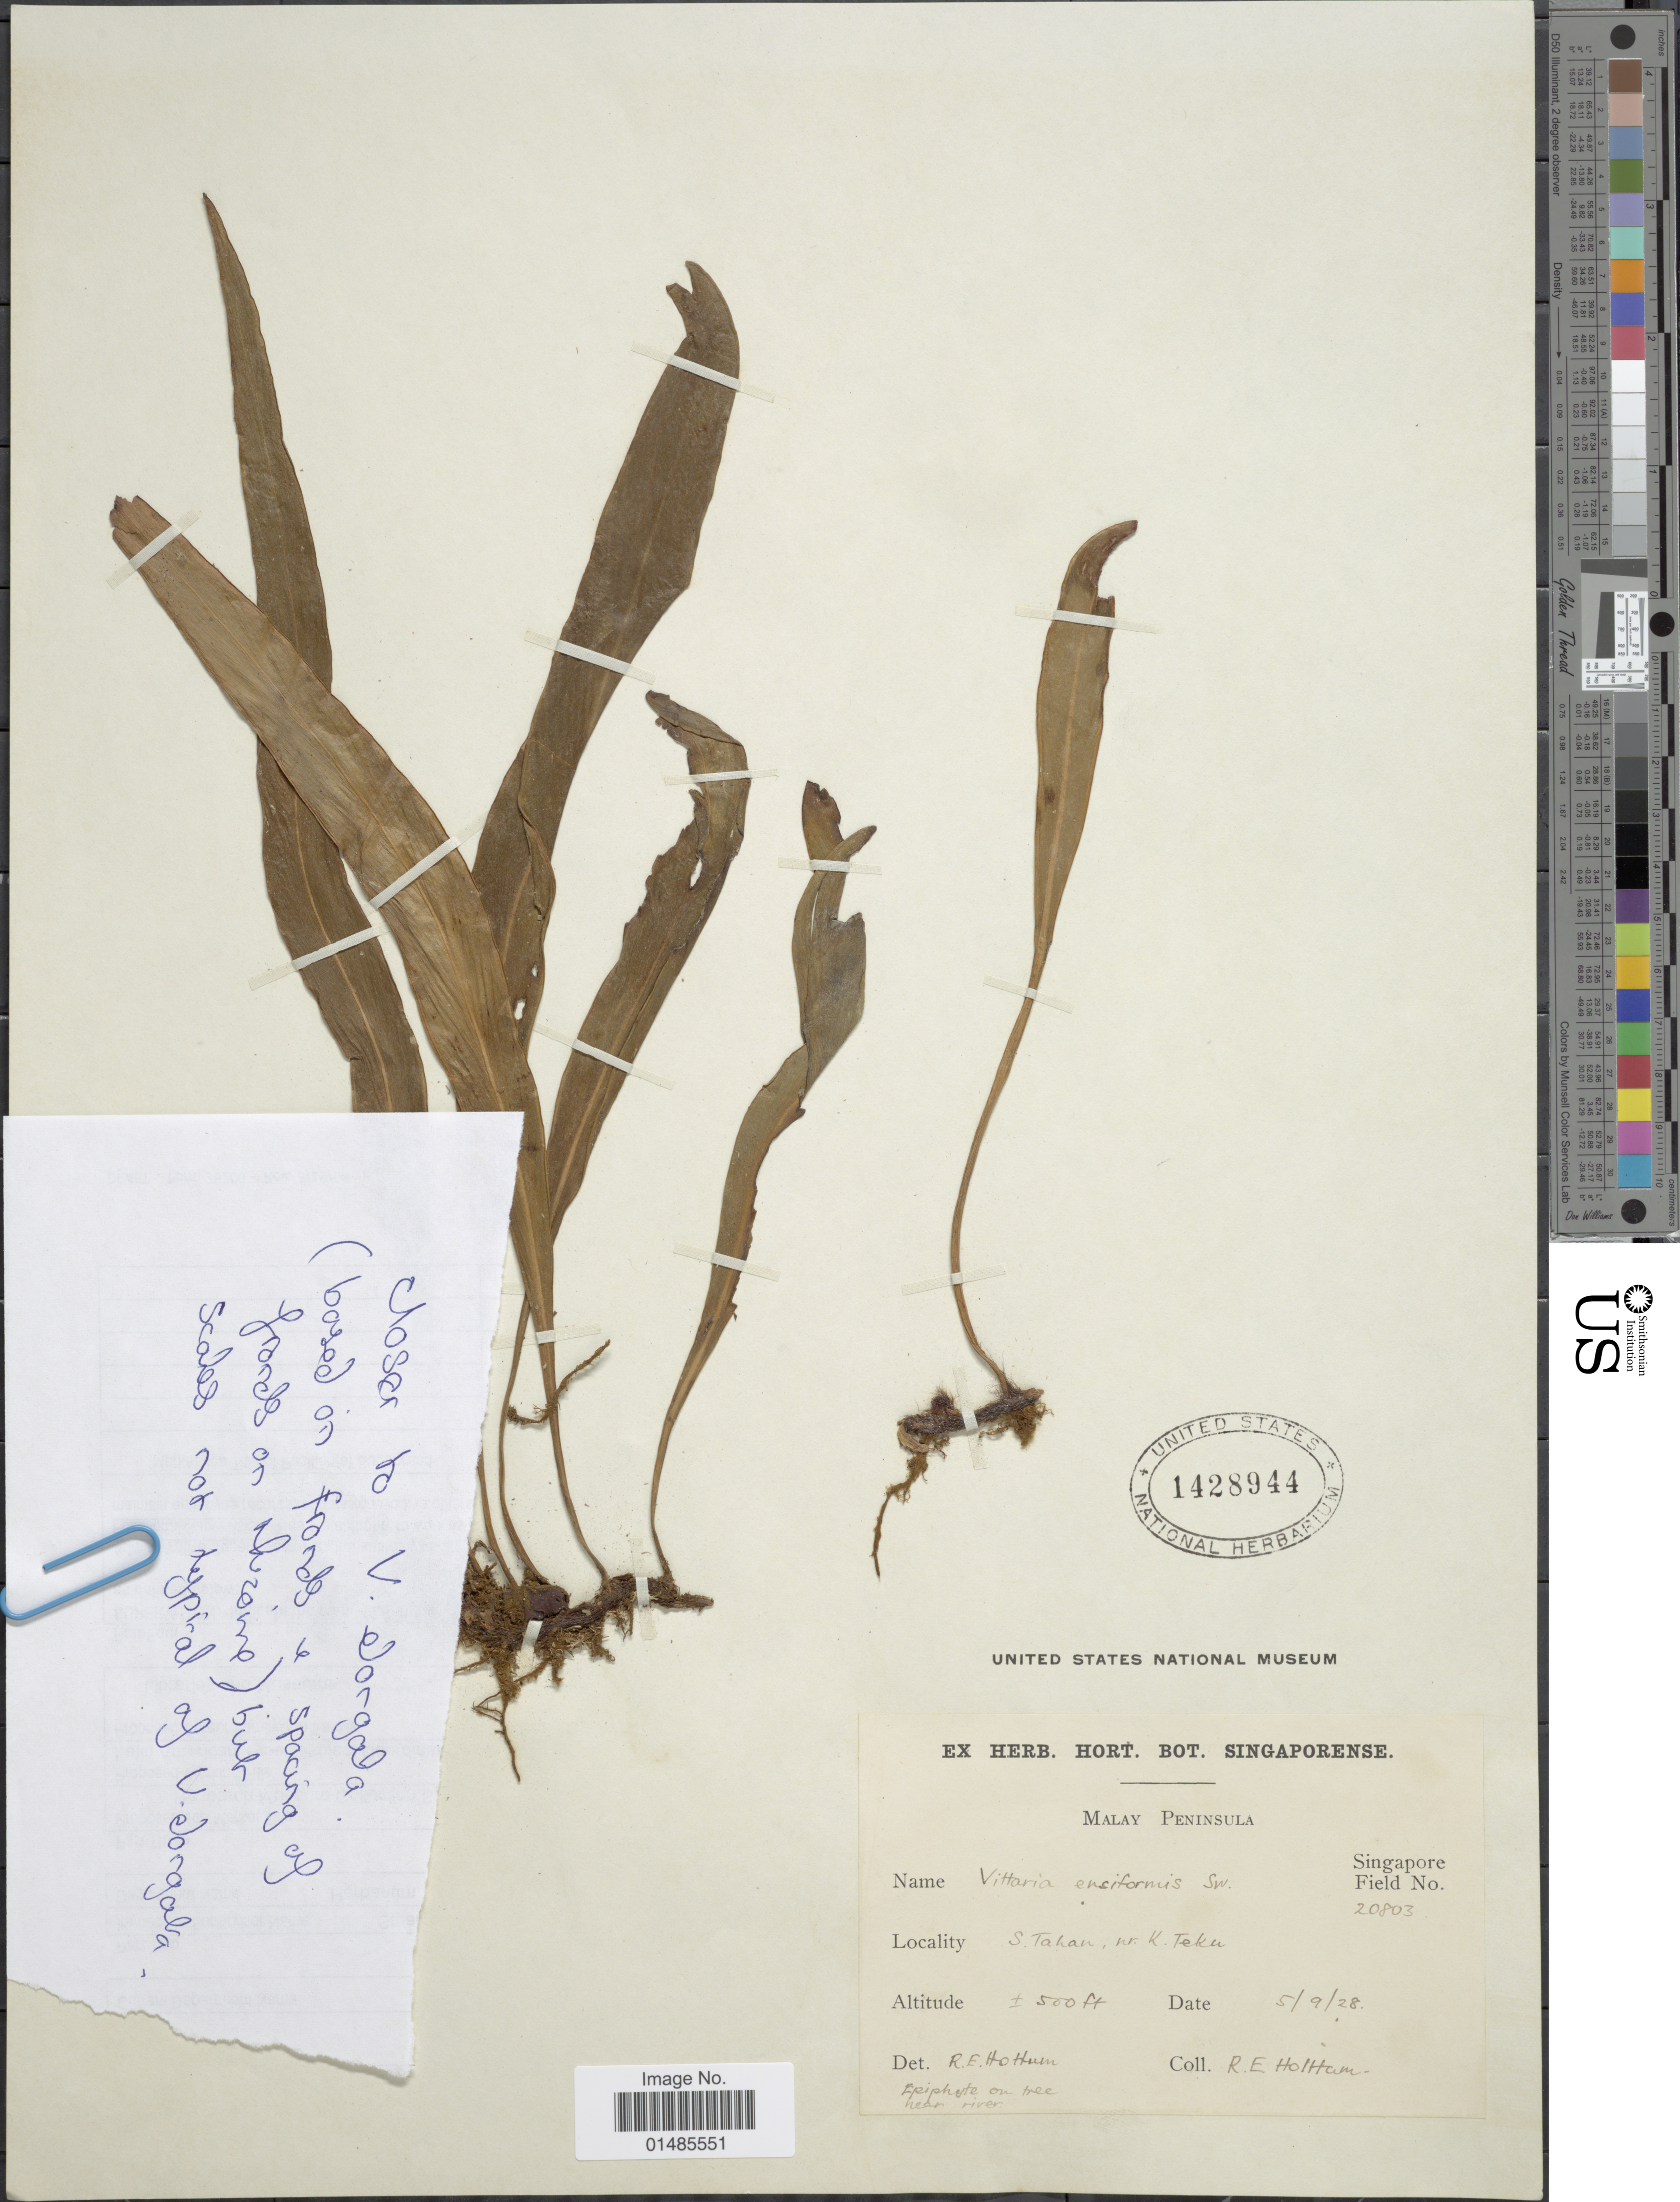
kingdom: Plantae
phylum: Tracheophyta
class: Polypodiopsida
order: Polypodiales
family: Pteridaceae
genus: Haplopteris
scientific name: Haplopteris elongata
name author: (Sw.) Crane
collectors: R. E. Holttum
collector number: Singapore Field 20803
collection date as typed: Transcribed d/m/y: 5/9/28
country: Malaysia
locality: Malay Peninsula. S. Tahan, nr. K. Teku.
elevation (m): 152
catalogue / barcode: US 1428944